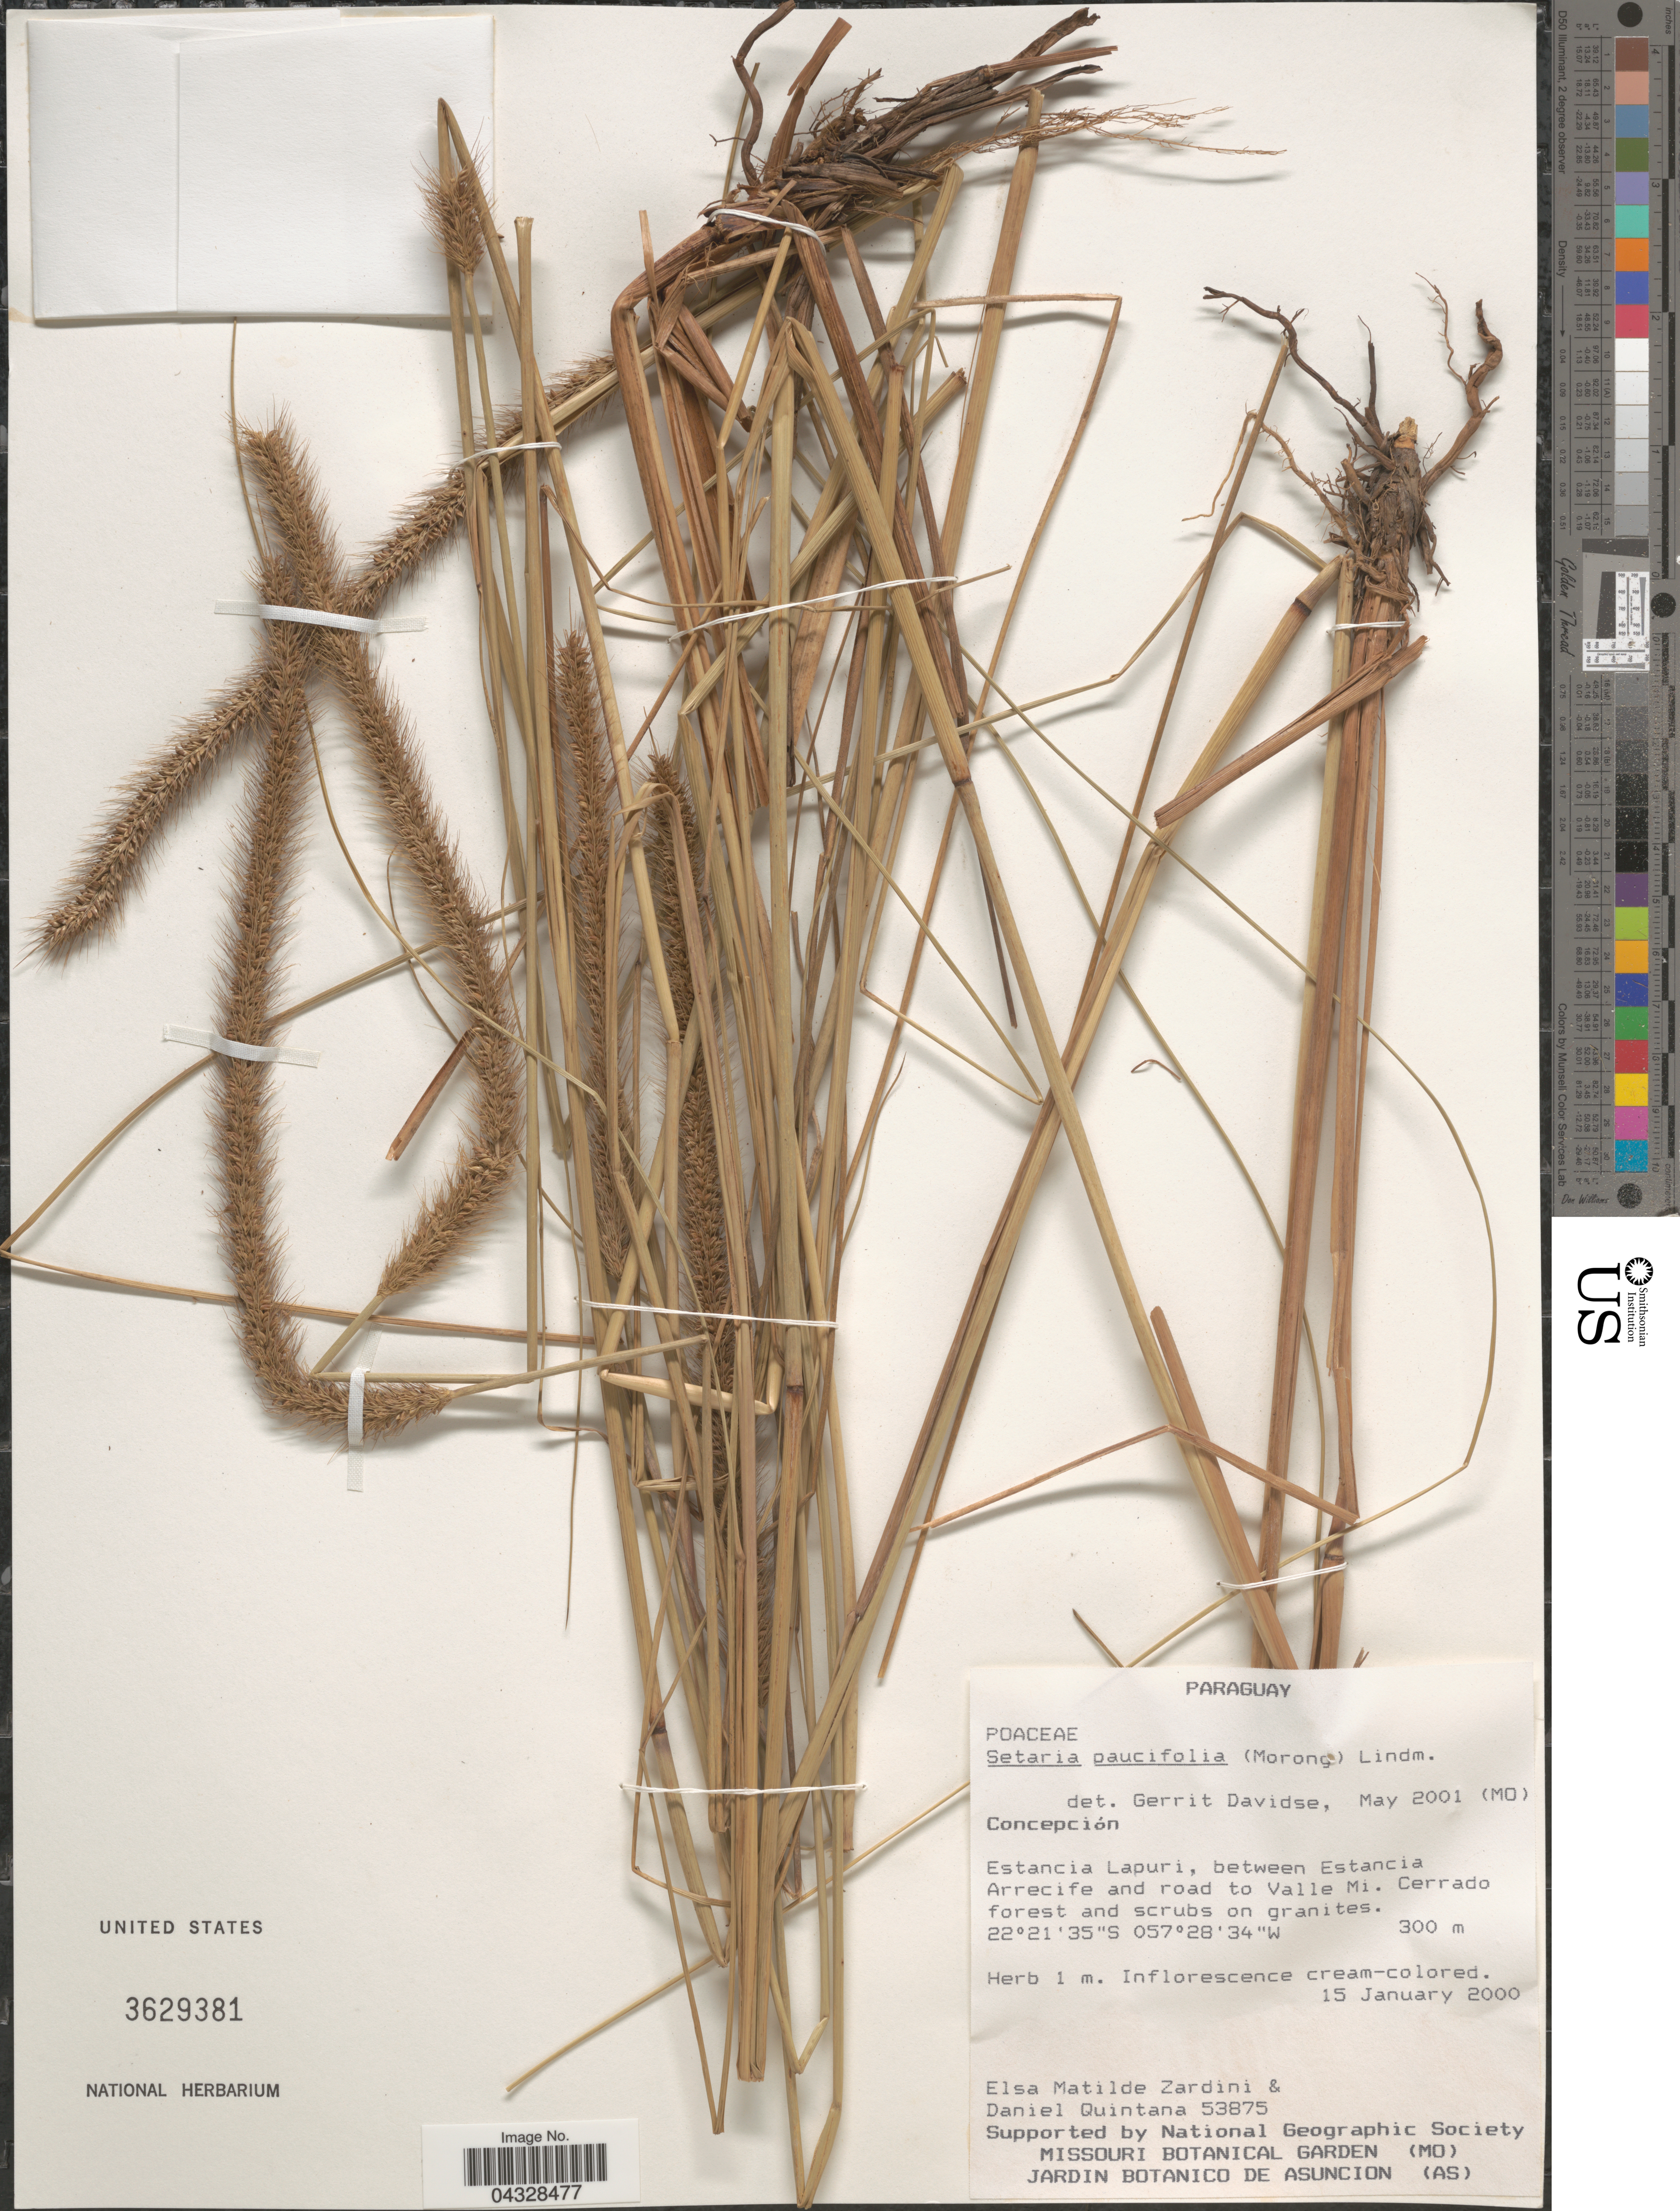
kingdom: Plantae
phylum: Tracheophyta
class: Liliopsida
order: Poales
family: Poaceae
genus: Setaria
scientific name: Setaria paucifolia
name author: (Morong) Lindm.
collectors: E. M. Zardini & D. Quintana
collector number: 53875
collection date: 2000-01-15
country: Paraguay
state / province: Concepcion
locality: Estancia Lapuri, between Estancia Arrecife and road to Valle Mi. Cerrado forest and scrubs on granites.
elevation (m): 300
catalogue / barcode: US 3629381